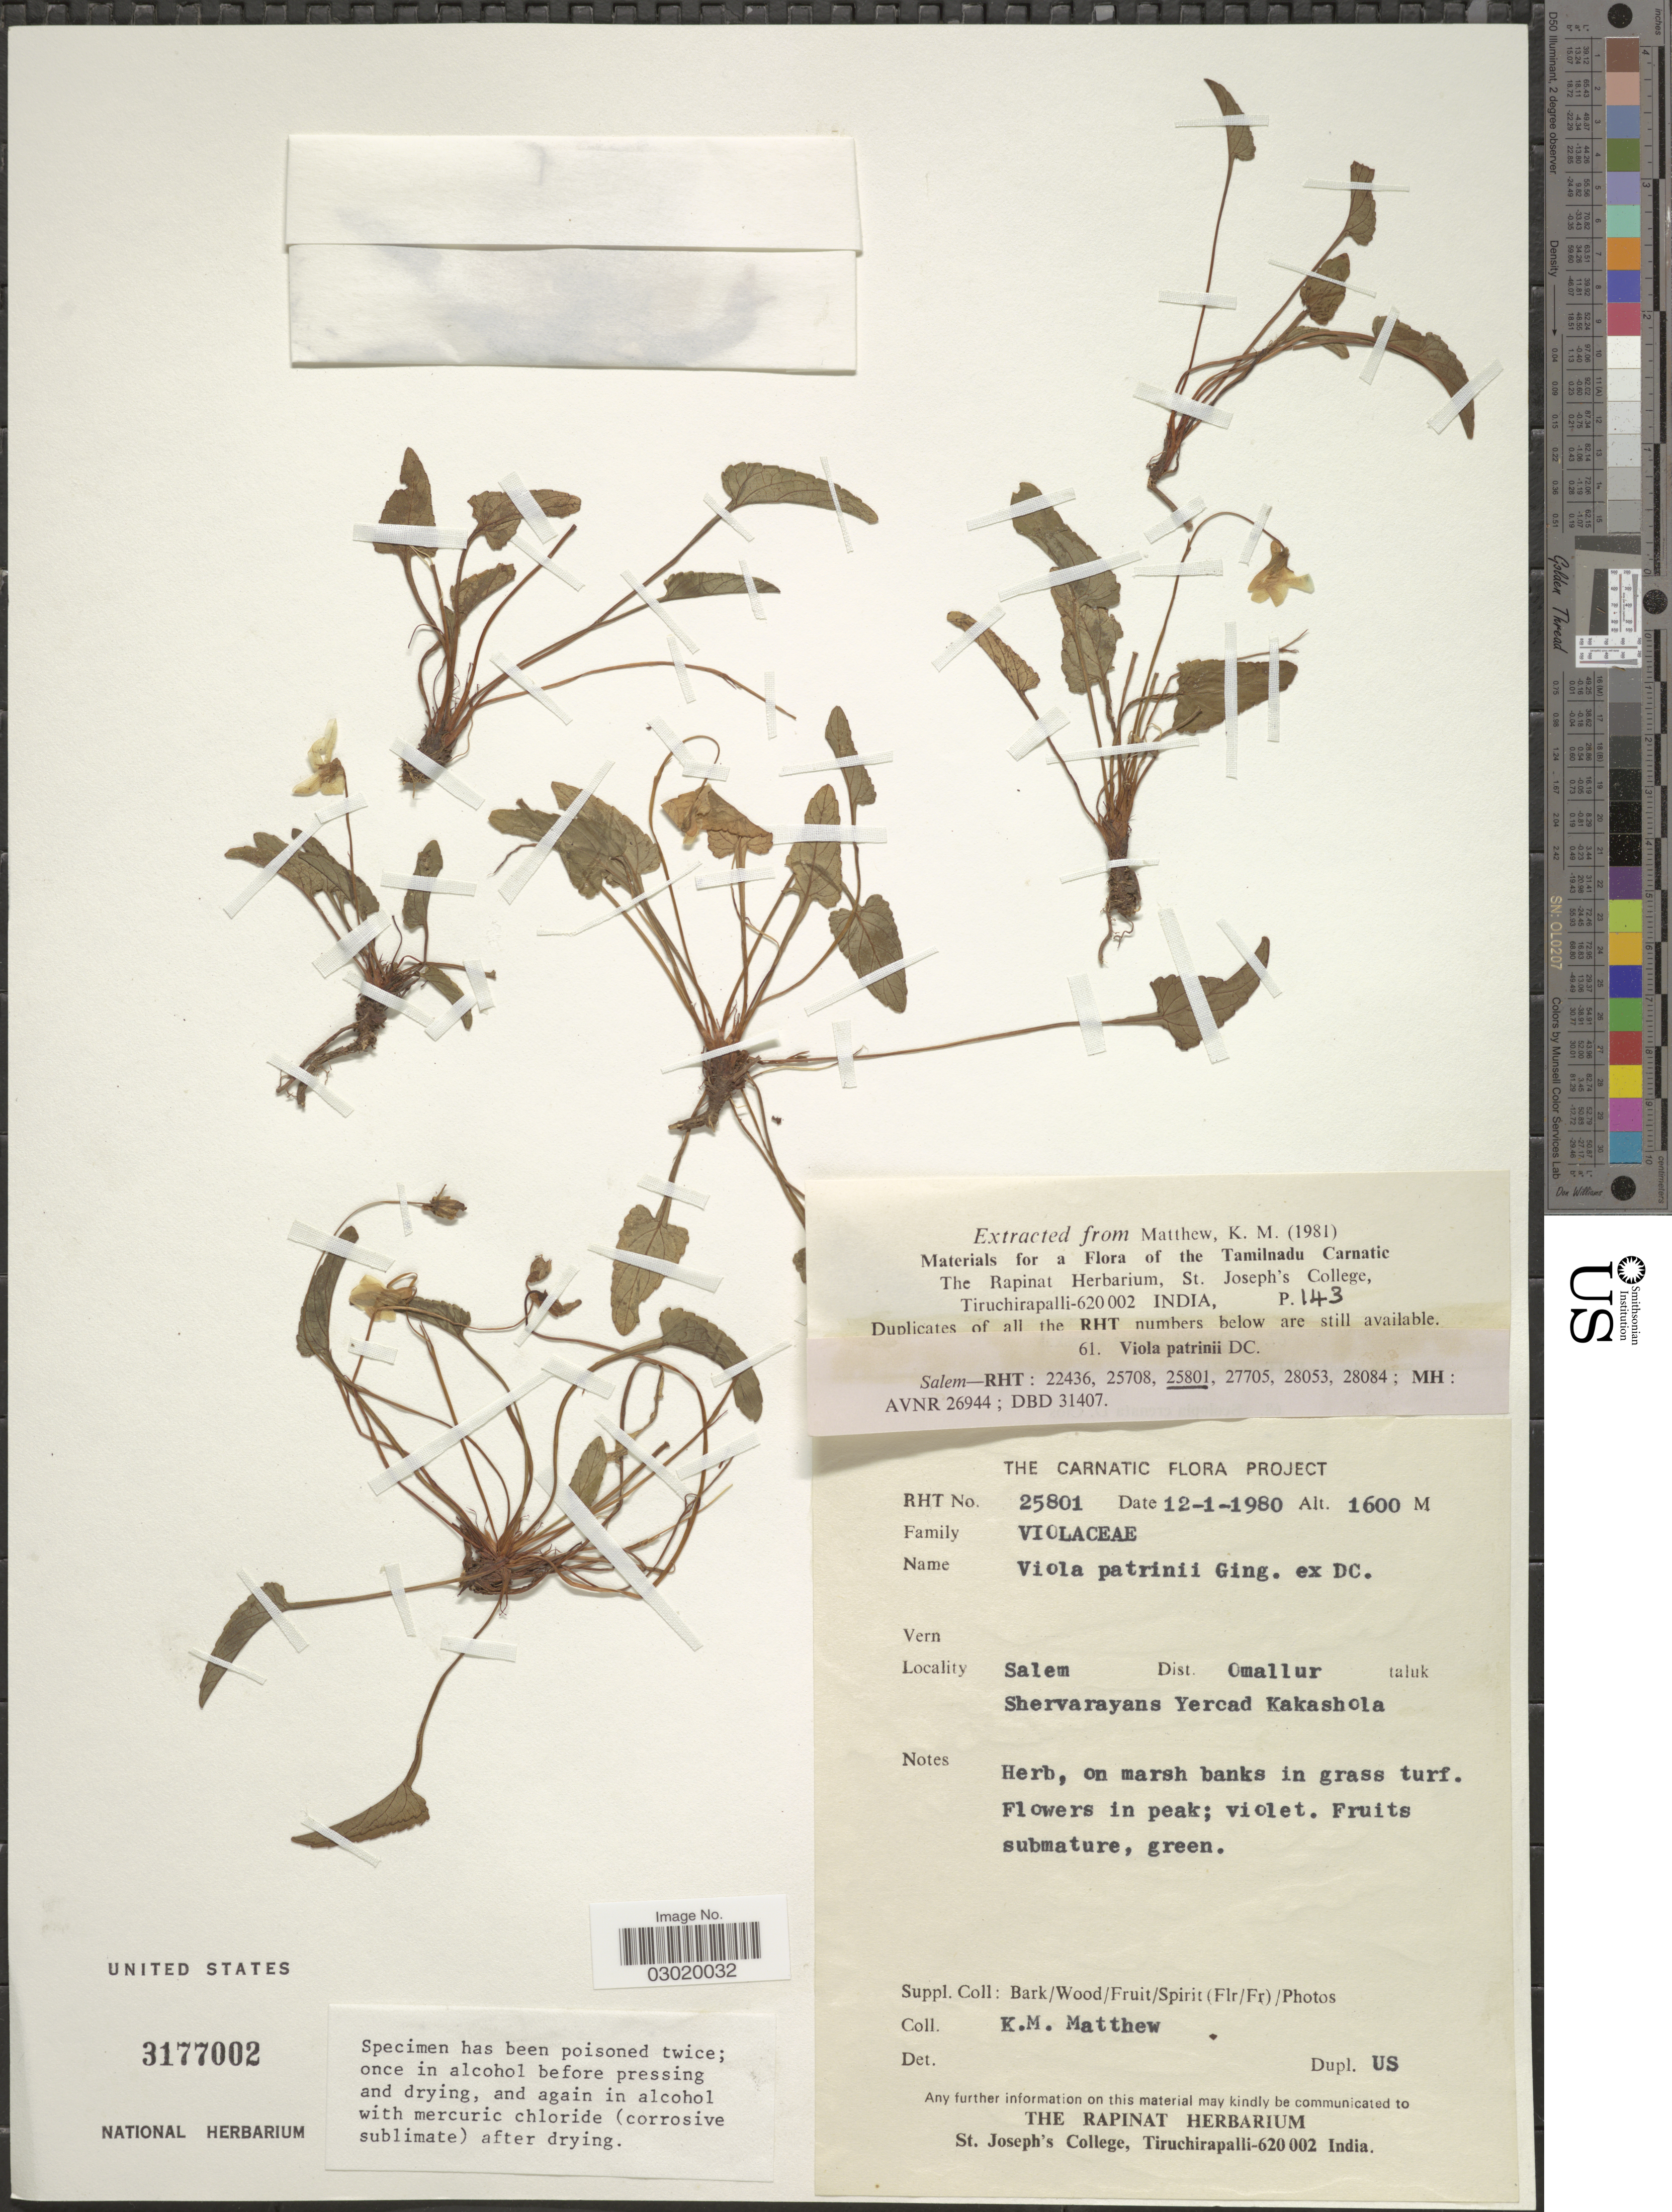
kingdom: Plantae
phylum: Tracheophyta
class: Magnoliopsida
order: Malpighiales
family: Violaceae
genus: Viola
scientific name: Viola patrinii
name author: DC.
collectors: K. M. Matthew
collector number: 25801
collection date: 1980-01-12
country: India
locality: Salem Dist. Omallur taluk Shervarayans Yercad Kakashola.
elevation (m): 1600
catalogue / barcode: US 3177002